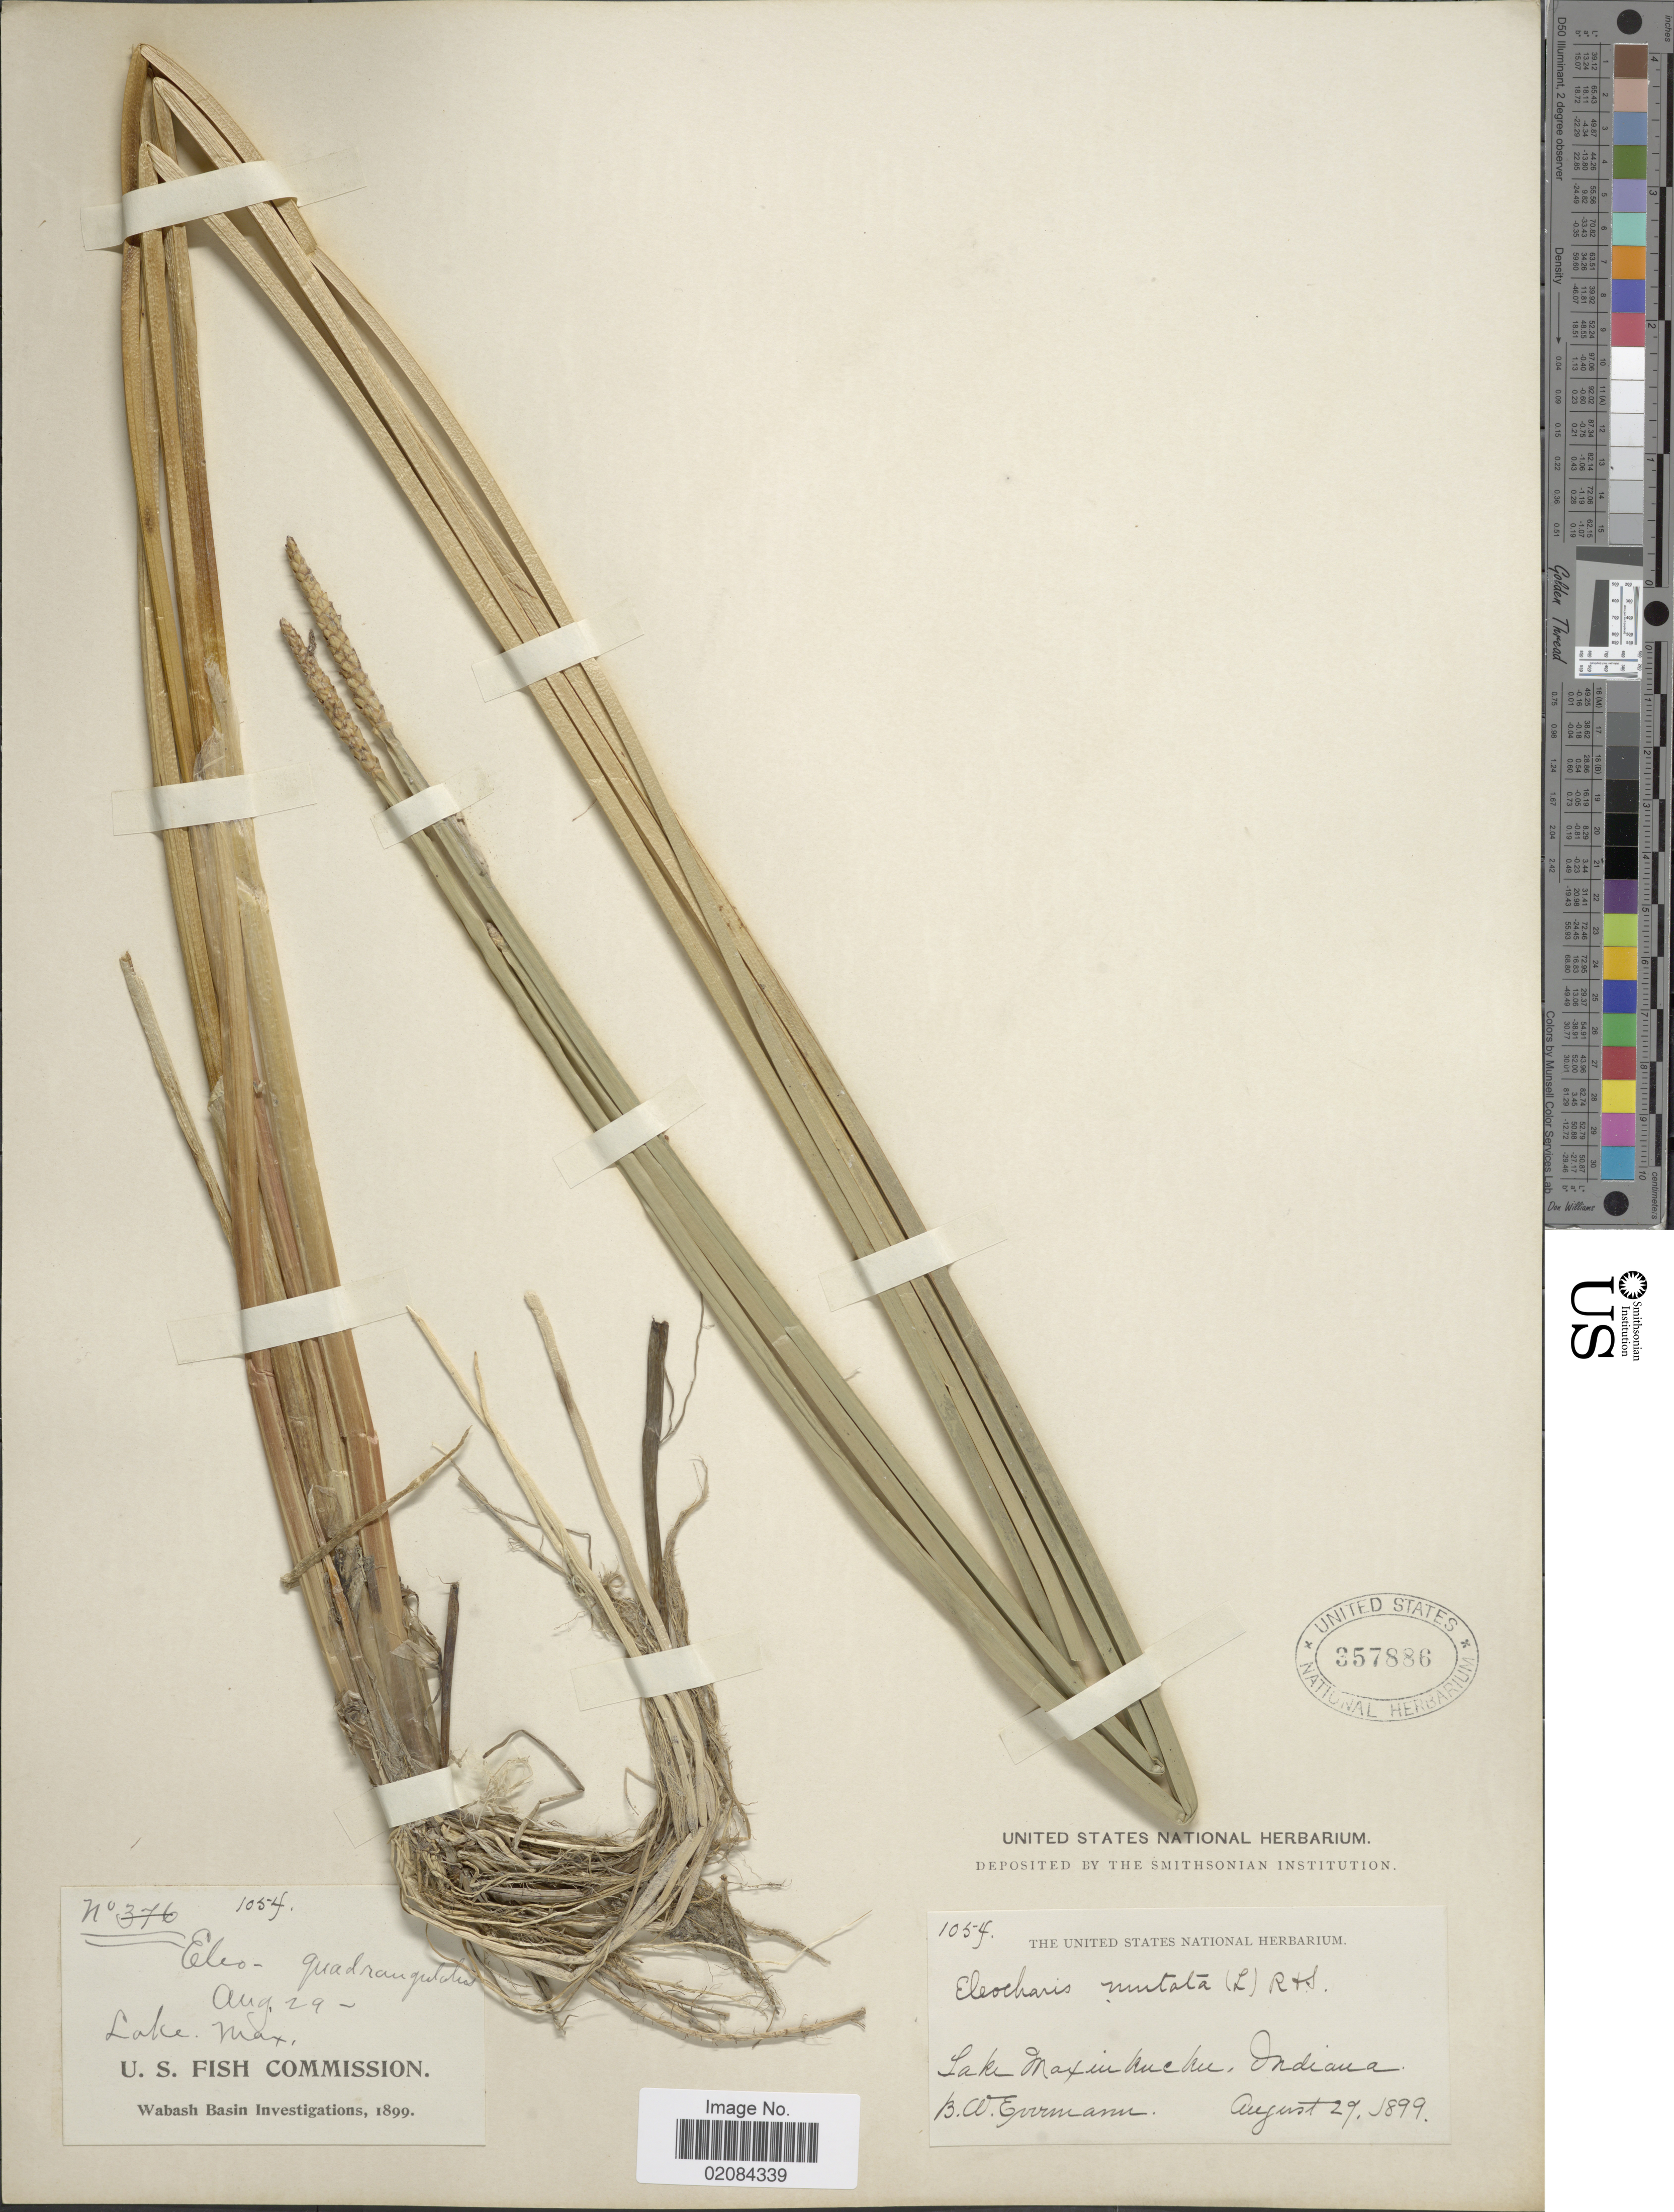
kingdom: Plantae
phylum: Tracheophyta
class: Liliopsida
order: Poales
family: Cyperaceae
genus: Eleocharis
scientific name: Eleocharis quadrangulata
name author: (Michx.) Roem. & Schult.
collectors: B. W. Evermann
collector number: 1054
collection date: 1899-08-29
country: United States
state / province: Indiana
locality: Lake Maxinkuckee, Indiana.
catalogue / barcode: US 357886